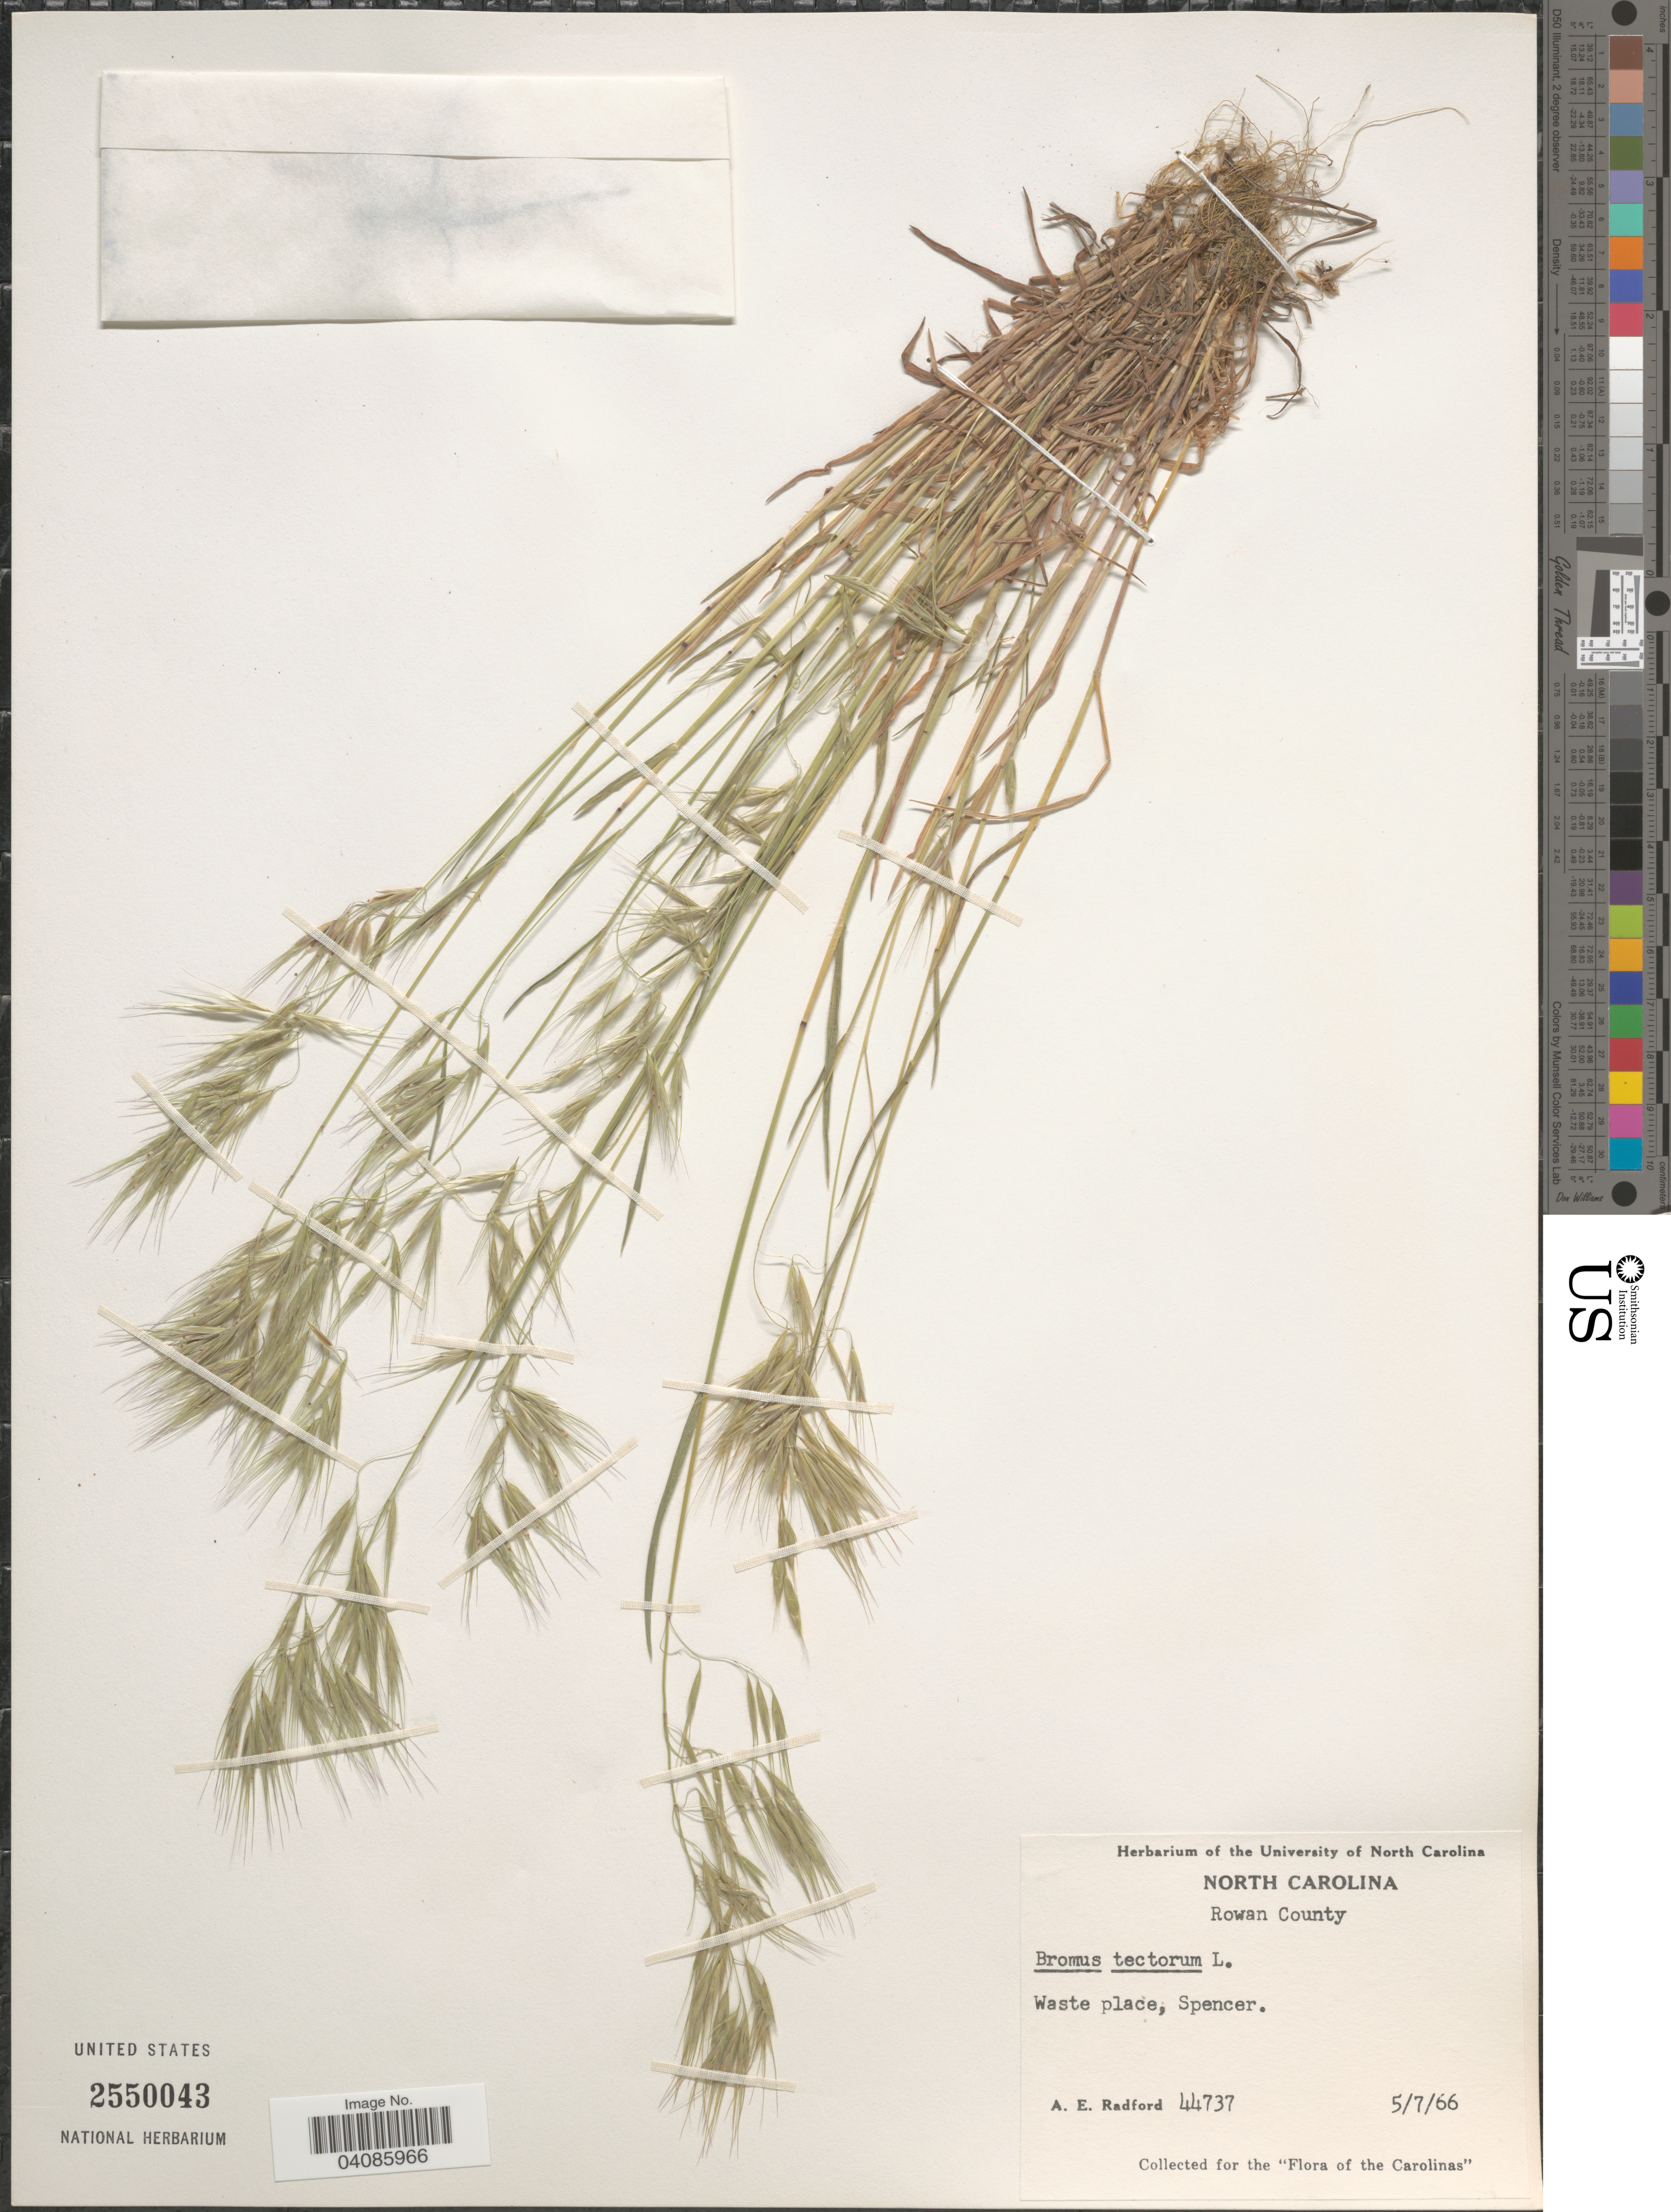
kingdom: Plantae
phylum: Tracheophyta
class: Liliopsida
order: Poales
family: Poaceae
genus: Bromus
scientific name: Bromus tectorum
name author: L.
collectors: A. E. Radford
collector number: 44737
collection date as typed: Transcribed d/m/y: 7/5/66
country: United States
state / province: North Carolina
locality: Rowan County. Waste place, Spencer.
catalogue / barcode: US 2550043